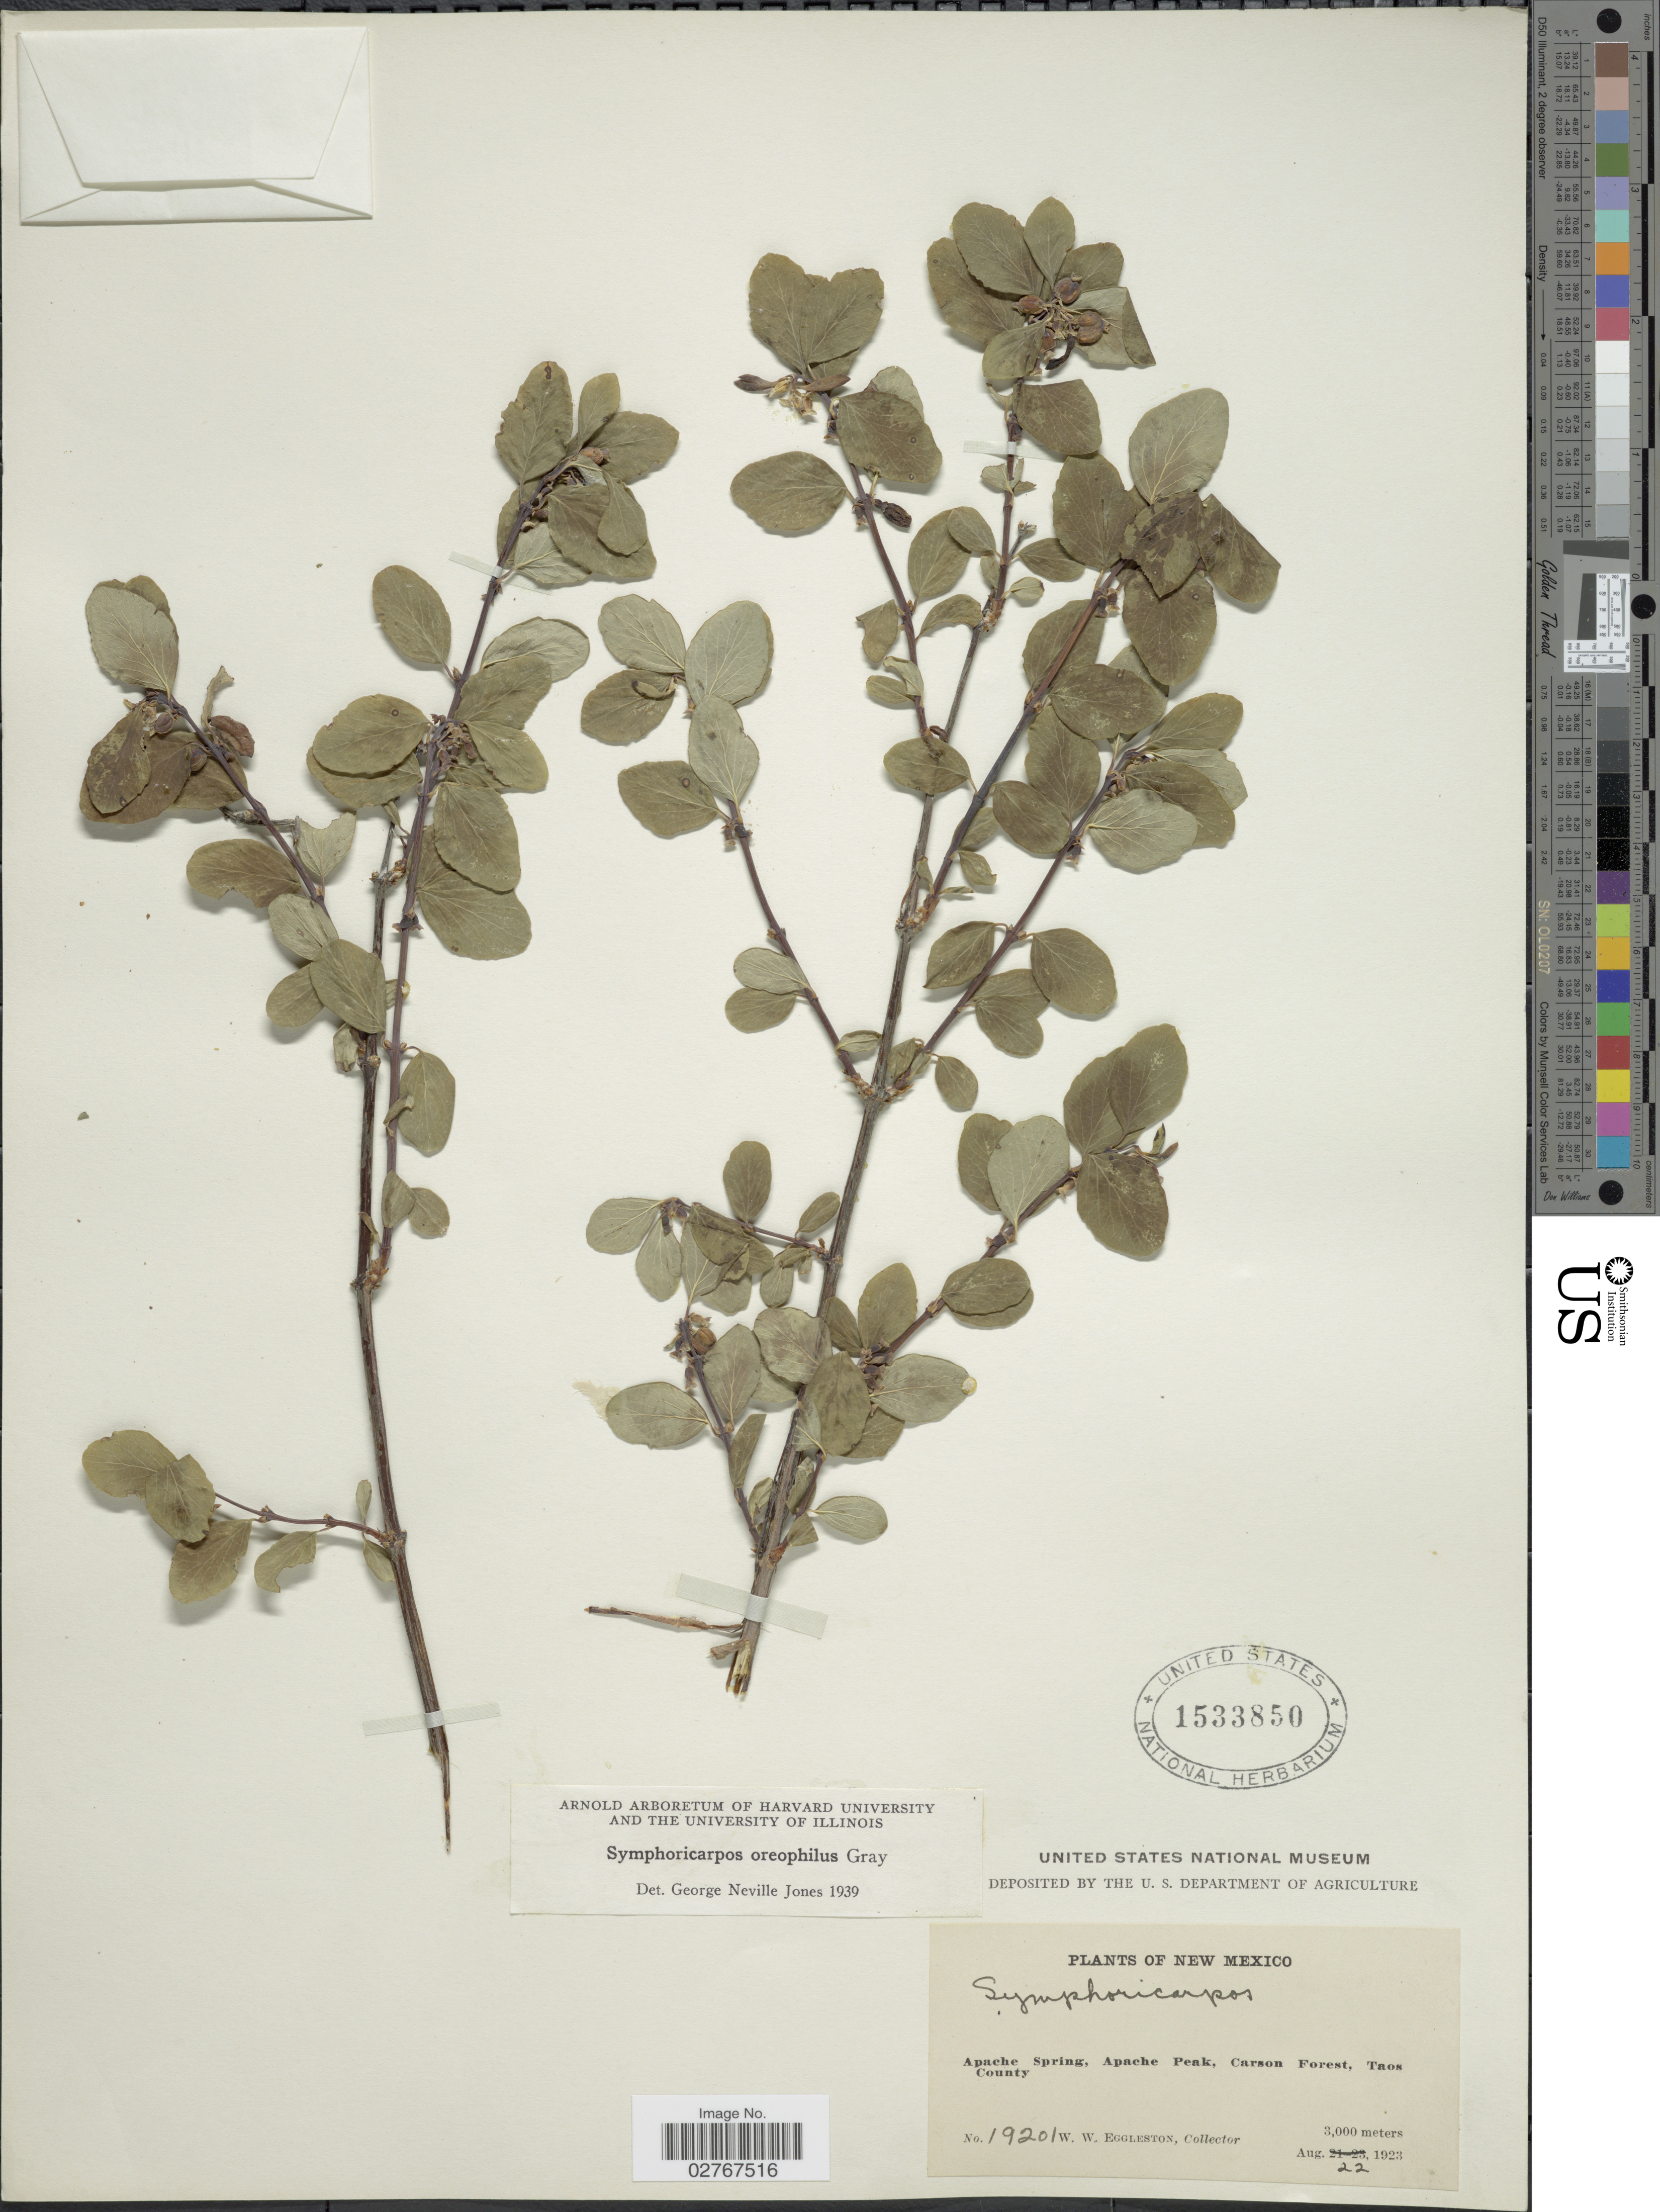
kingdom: Plantae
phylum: Tracheophyta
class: Magnoliopsida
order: Dipsacales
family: Caprifoliaceae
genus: Symphoricarpos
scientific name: Symphoricarpos oreophilus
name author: A. Gray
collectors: W. W. Eggleston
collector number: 19201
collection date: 1923-08-22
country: United States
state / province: New Mexico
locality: Apache Spring, Apache Peak, Carson Forest, Taos County.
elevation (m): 3000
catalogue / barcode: US 1533850